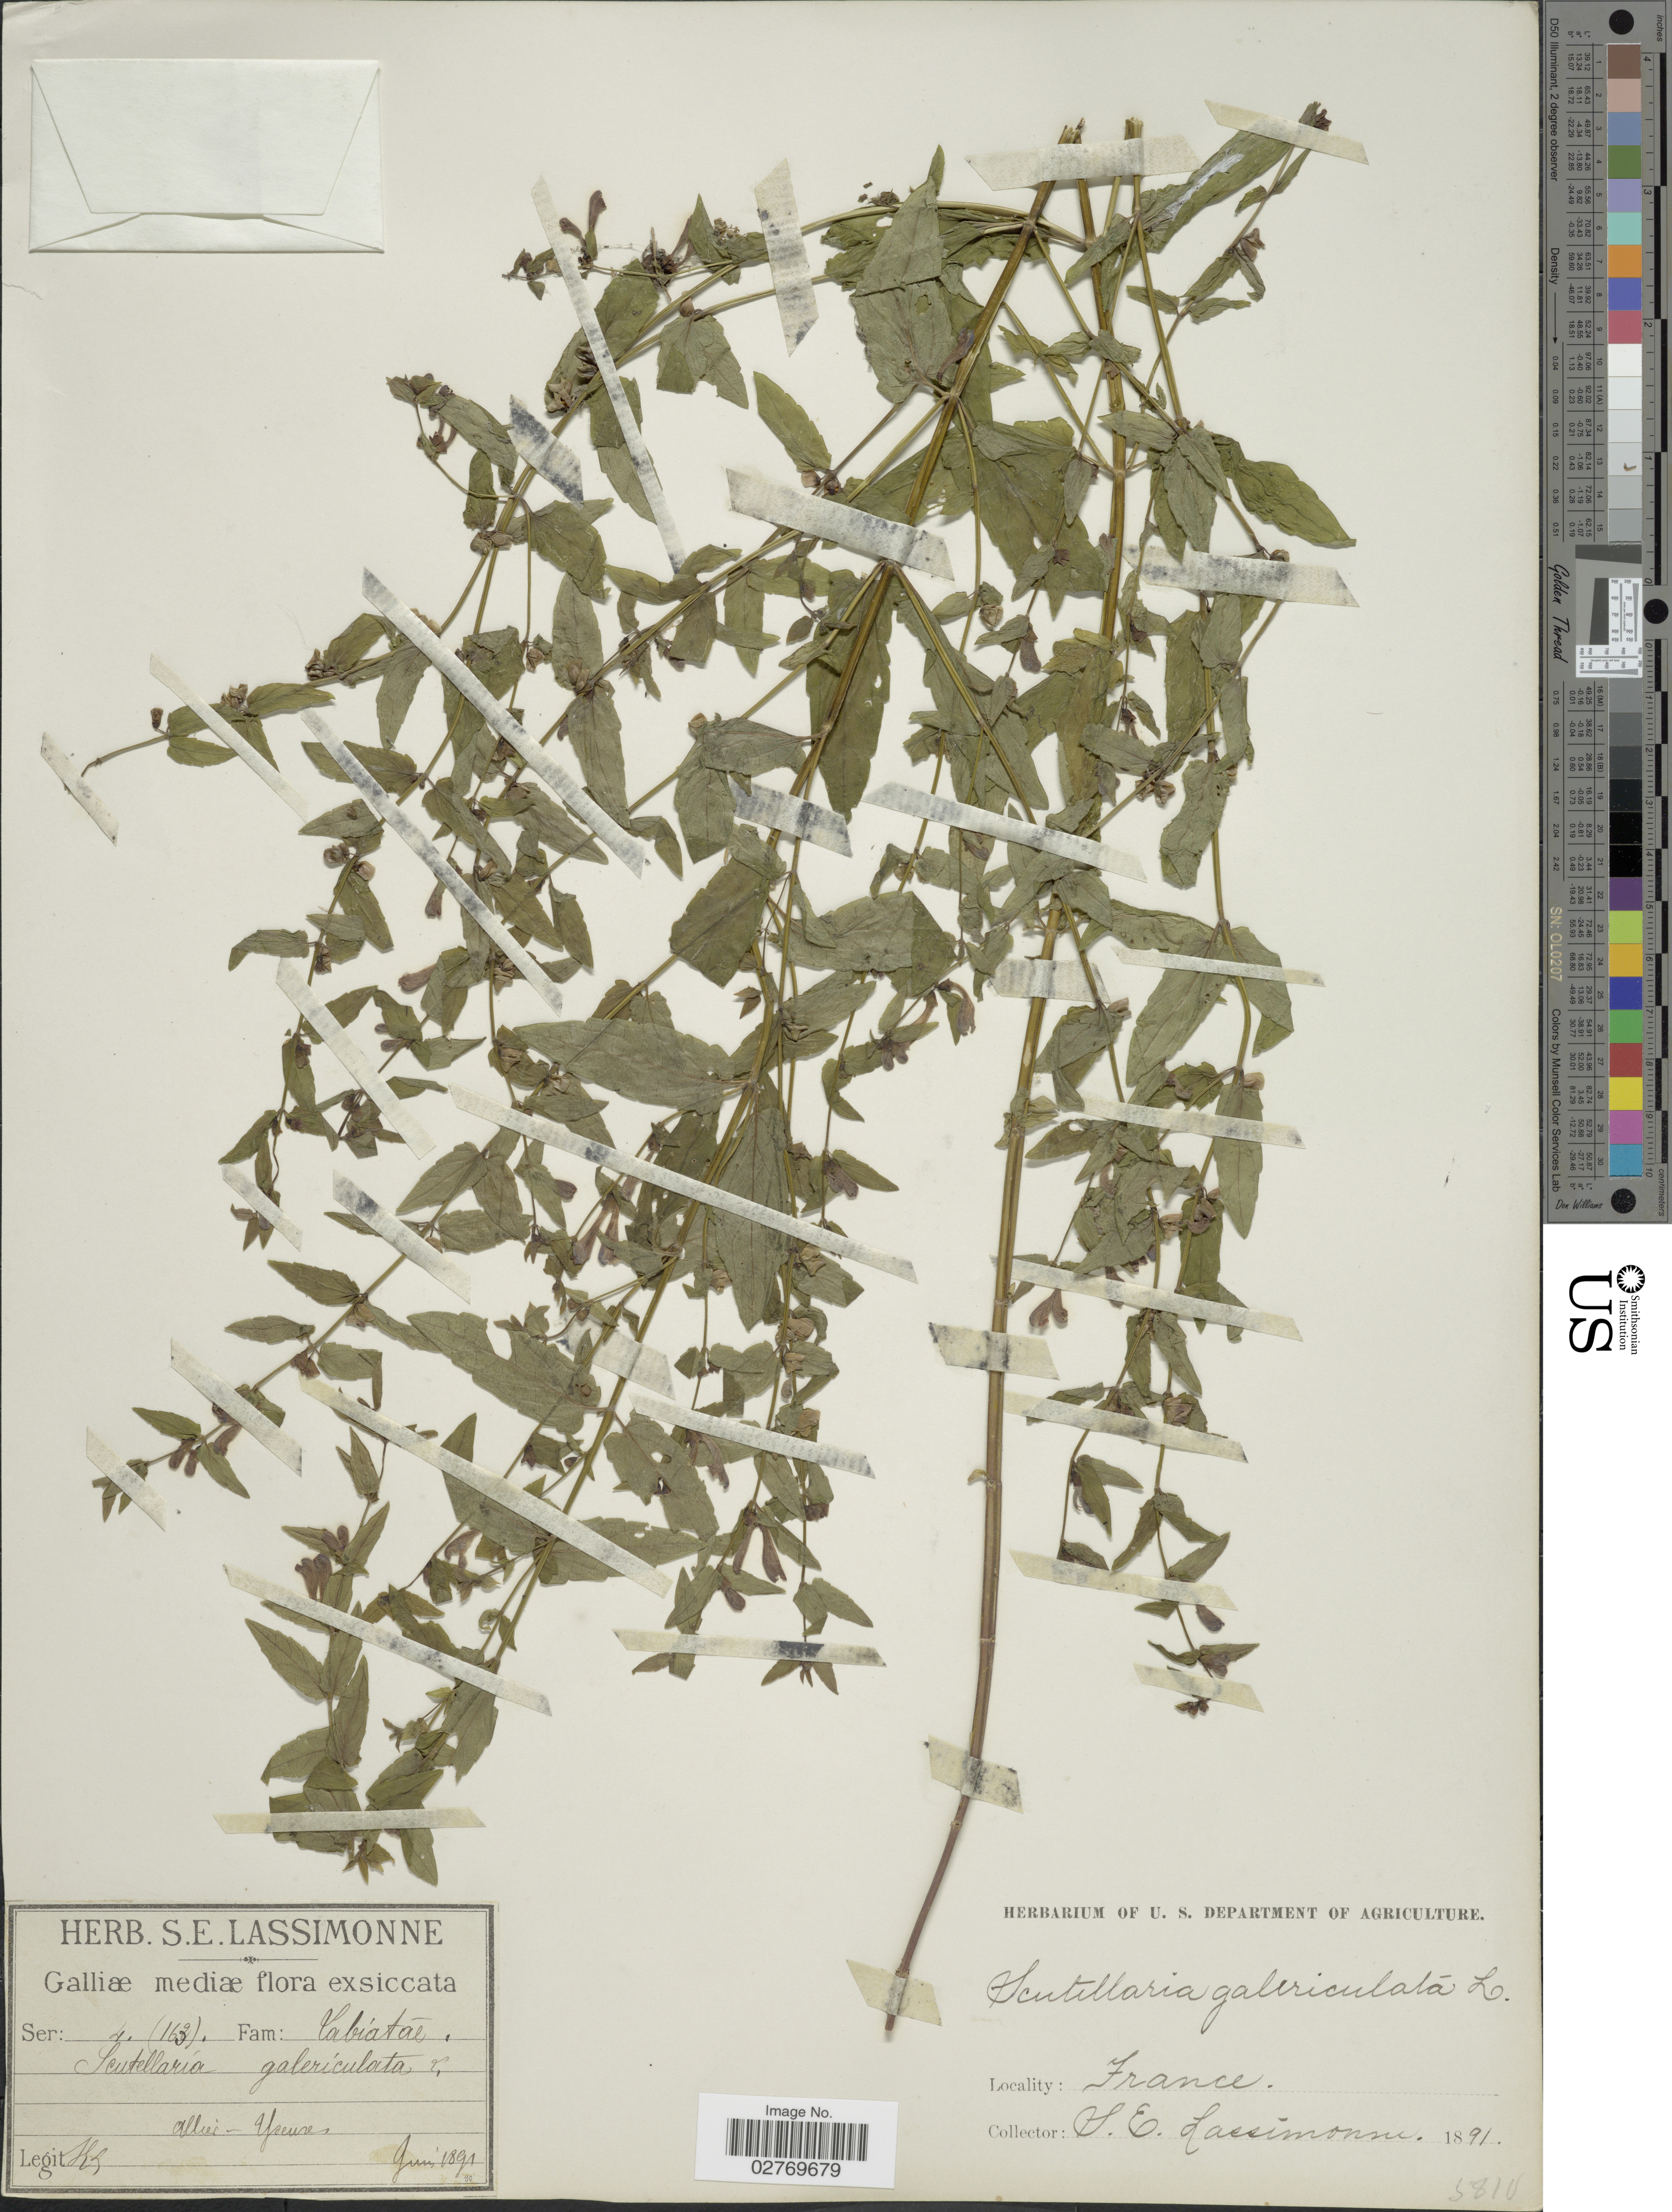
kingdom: Plantae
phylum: Tracheophyta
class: Magnoliopsida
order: Lamiales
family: Lamiaceae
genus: Scutellaria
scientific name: Scutellaria galericulata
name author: L.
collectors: S. Lassimonne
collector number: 4(163)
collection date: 1891-06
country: France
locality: Galliæ mediæ. Allier-Yzeure.